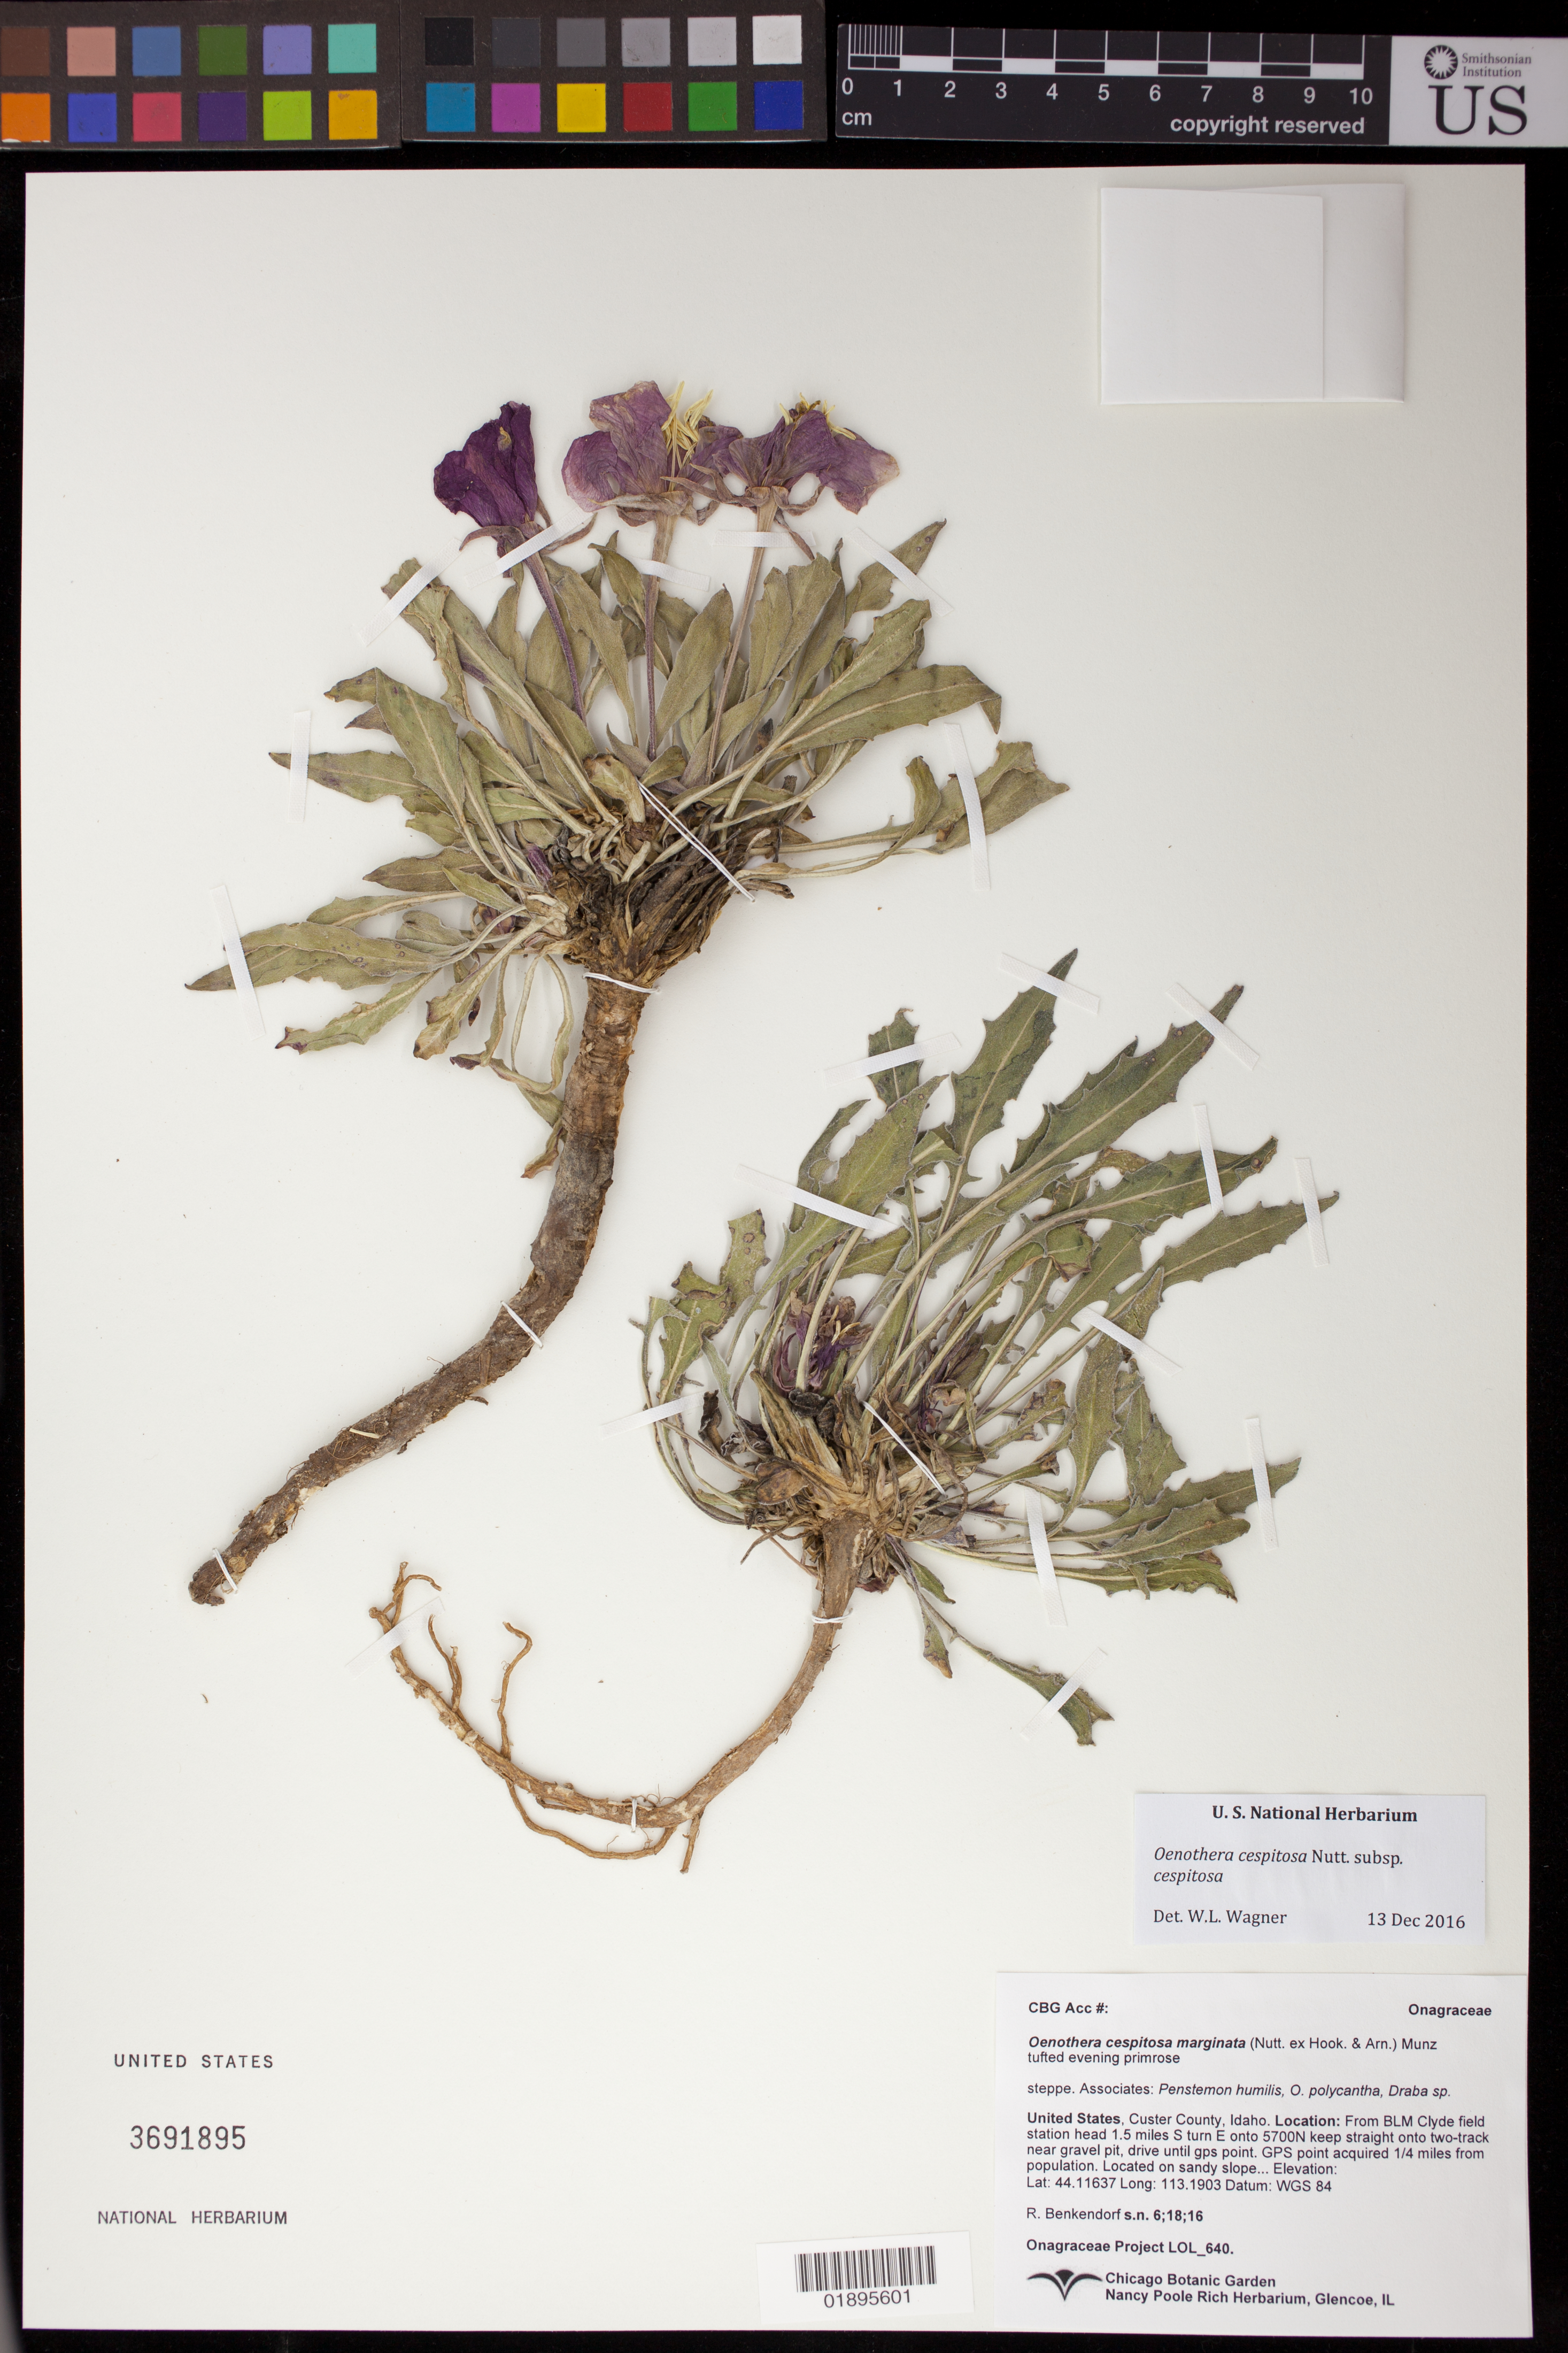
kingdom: Plantae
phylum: Tracheophyta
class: Magnoliopsida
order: Myrtales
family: Onagraceae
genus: Oenothera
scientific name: Oenothera cespitosa subsp. cespitosa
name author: Nutt.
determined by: Wagner, W. L., (BOT), Smithsonian Institution - National Museum of Natural History (UNITED STATES)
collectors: R. Benkendorf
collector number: LOL 640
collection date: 2016-06-18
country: United States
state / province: Idaho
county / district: Custer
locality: From BLM Clyde field station head 1.5 miles S turn E onto 5700N keep straight onto two-track near gravel pit, drive until gps point. GPS point acquired 1/4 miles from population.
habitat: steppe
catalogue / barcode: US 3691895